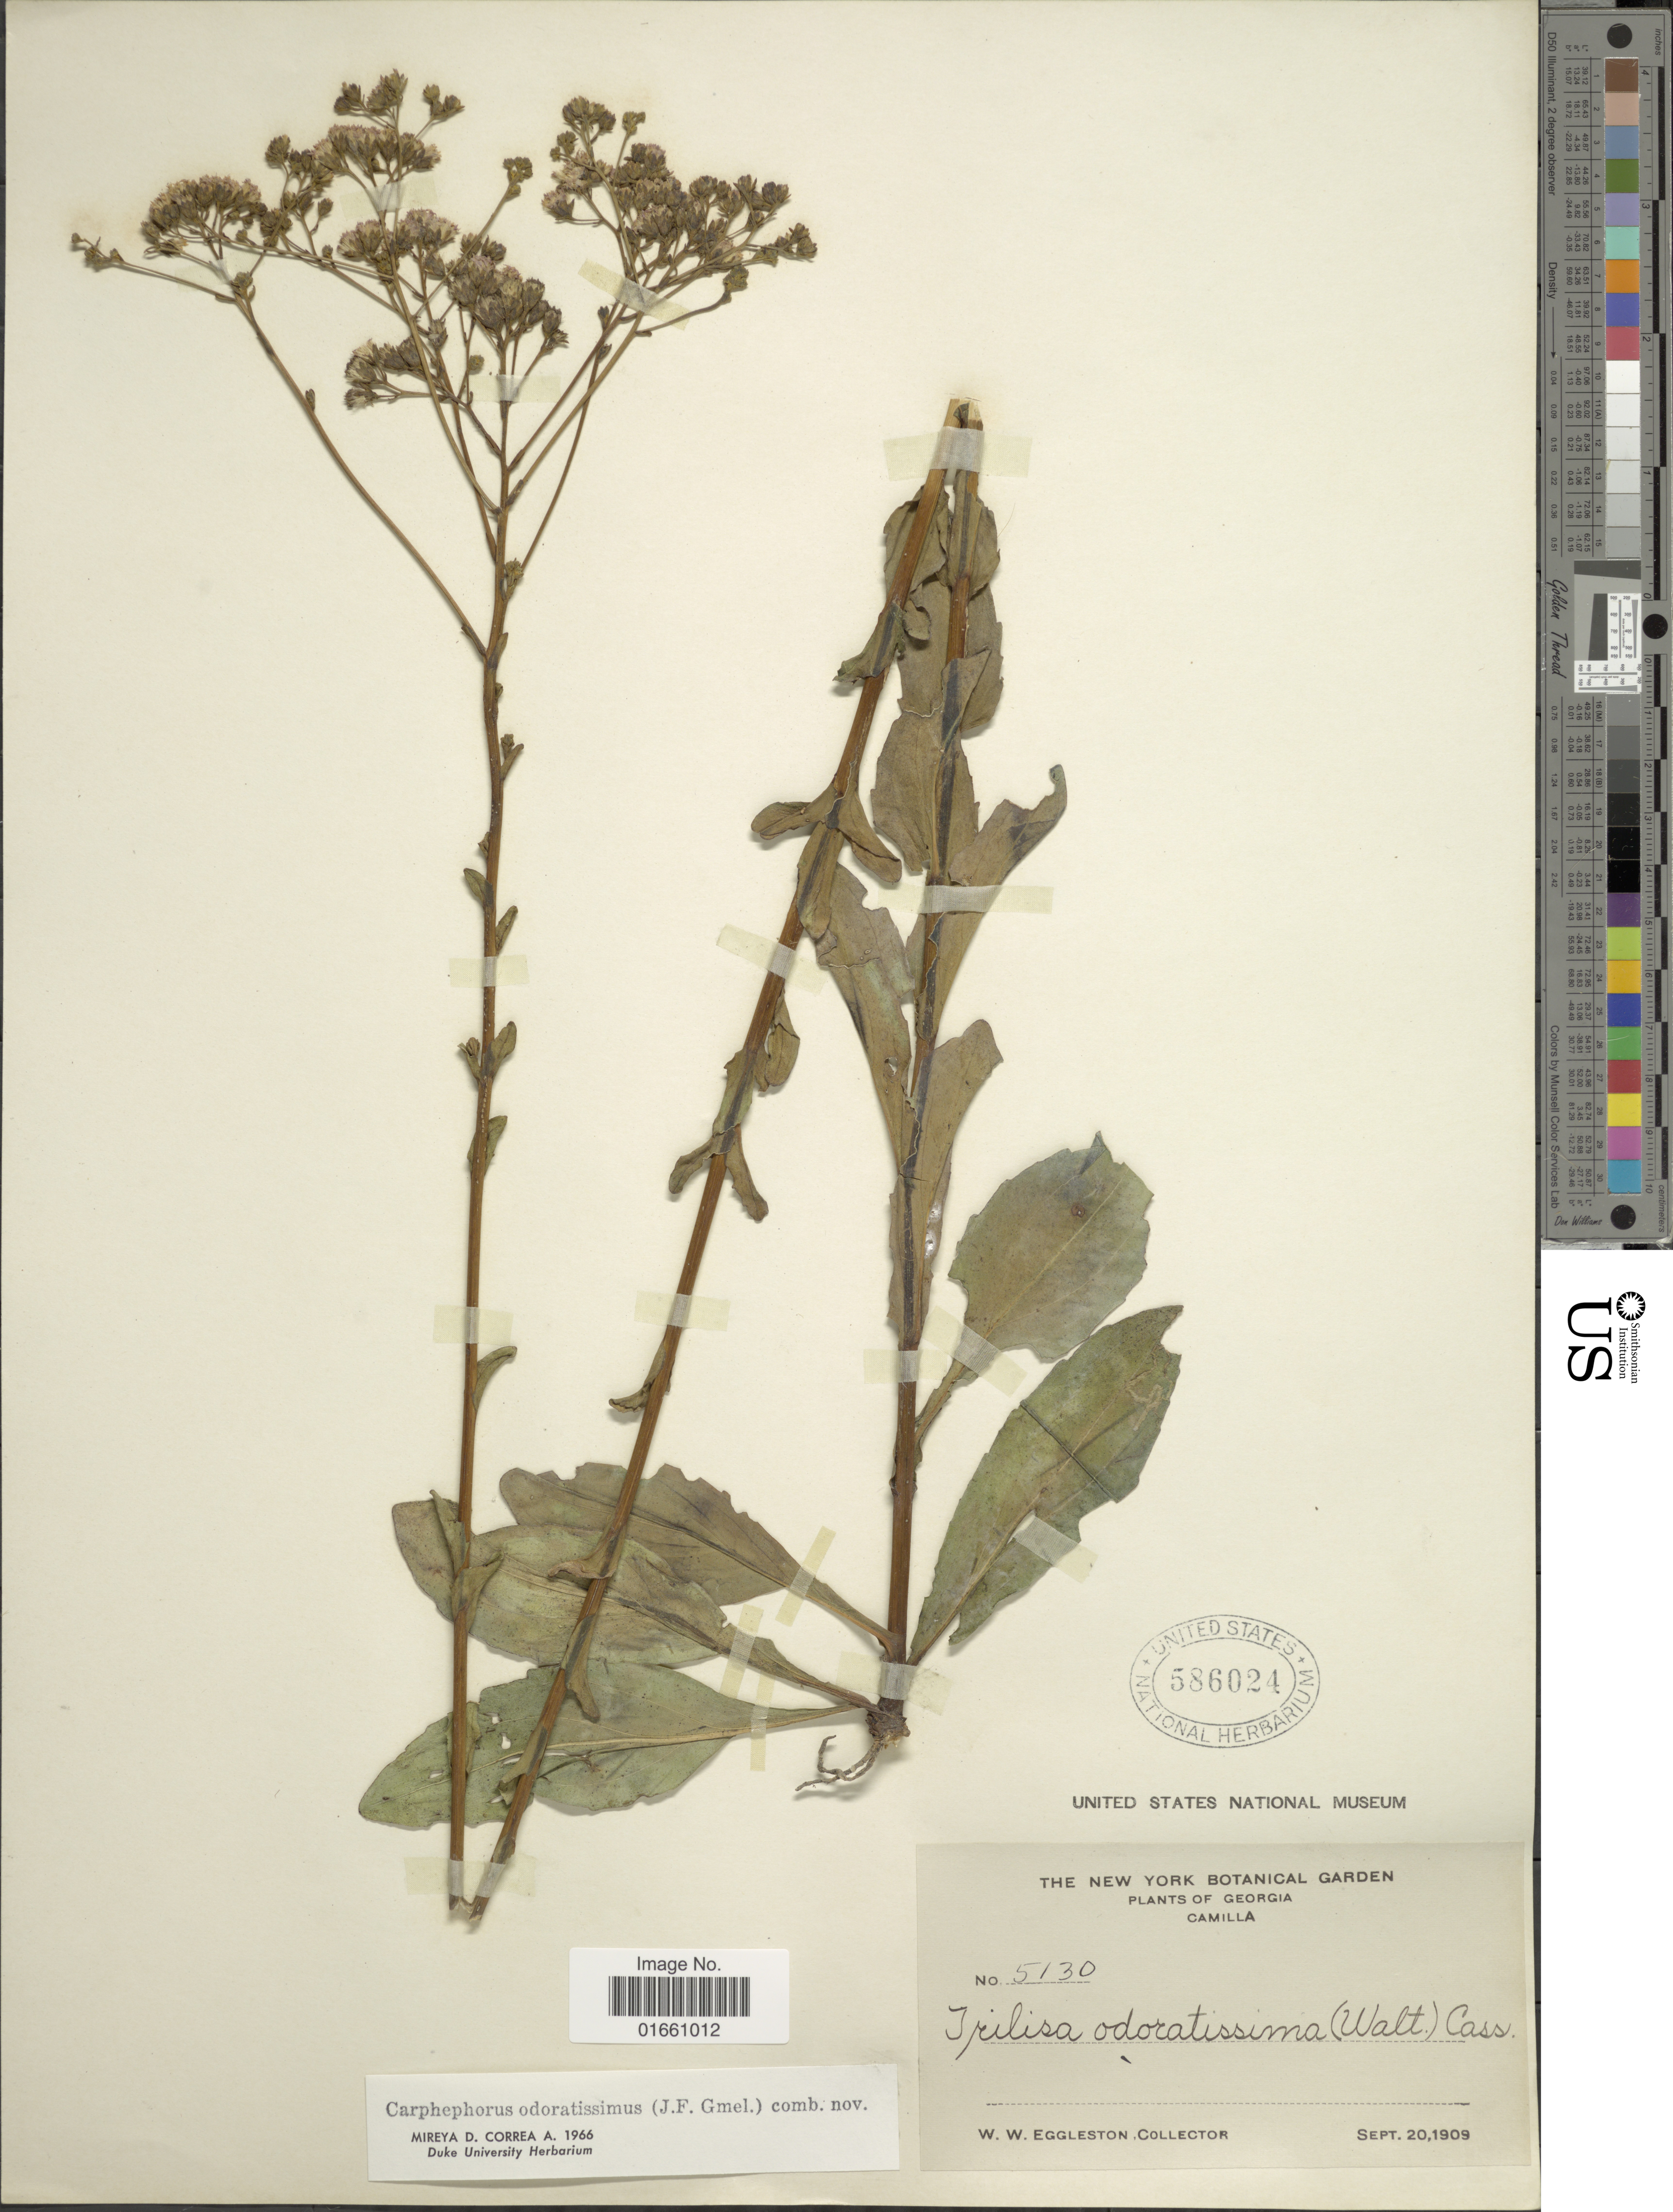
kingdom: Plantae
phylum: Tracheophyta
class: Magnoliopsida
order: Asterales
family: Asteraceae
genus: Trilisa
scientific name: Trilisa odoratissima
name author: (J.F. Gmel.) Cass.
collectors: W. W. Eggleston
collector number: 5130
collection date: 1909-09-20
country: United States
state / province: Georgia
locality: Camilla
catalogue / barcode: US 586024